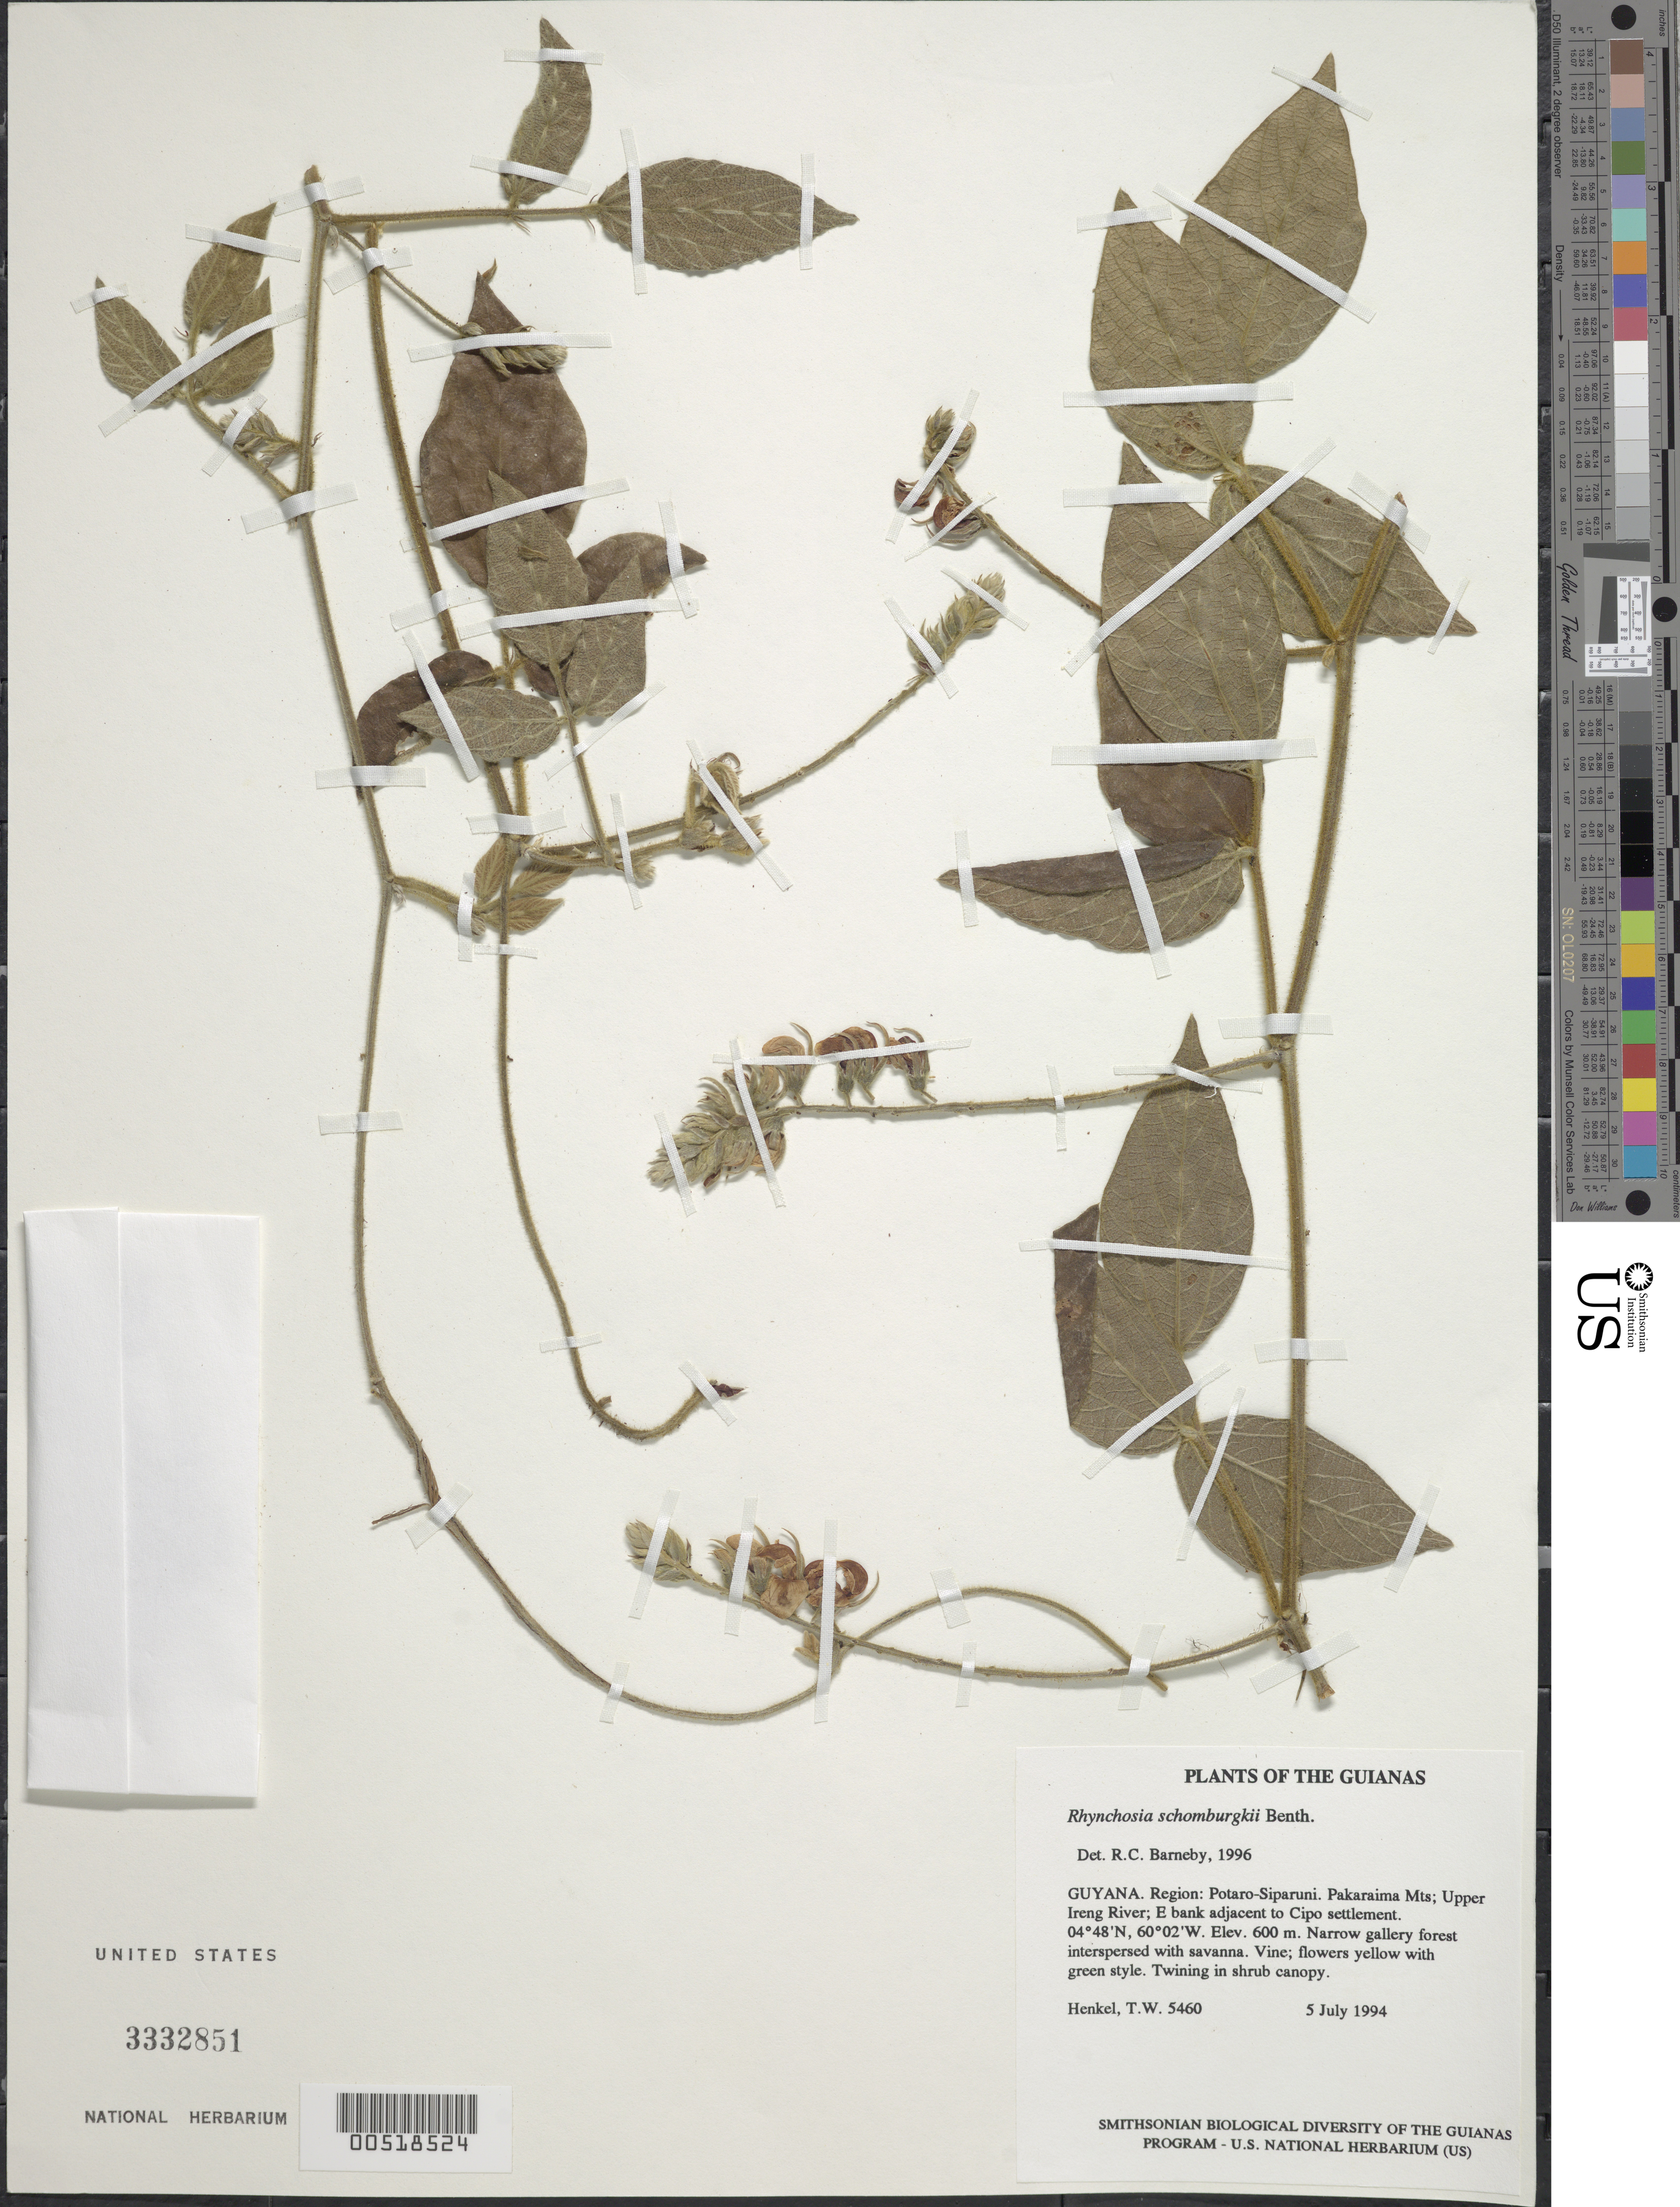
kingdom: Plantae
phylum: Tracheophyta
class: Magnoliopsida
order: Fabales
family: Fabaceae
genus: Rhynchosia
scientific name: Rhynchosia schomburgkii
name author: Benth. in Mart.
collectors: T. Henkel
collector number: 5460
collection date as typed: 5 July 1994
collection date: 1994-07-05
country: Guyana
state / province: Potaro-Siparuni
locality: Pakaraima Mts; Upper Ireng River; E bank adjacent to Cipo settlement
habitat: Narrow gallery forest interspersed with savanna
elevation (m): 600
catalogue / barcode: US 3332851